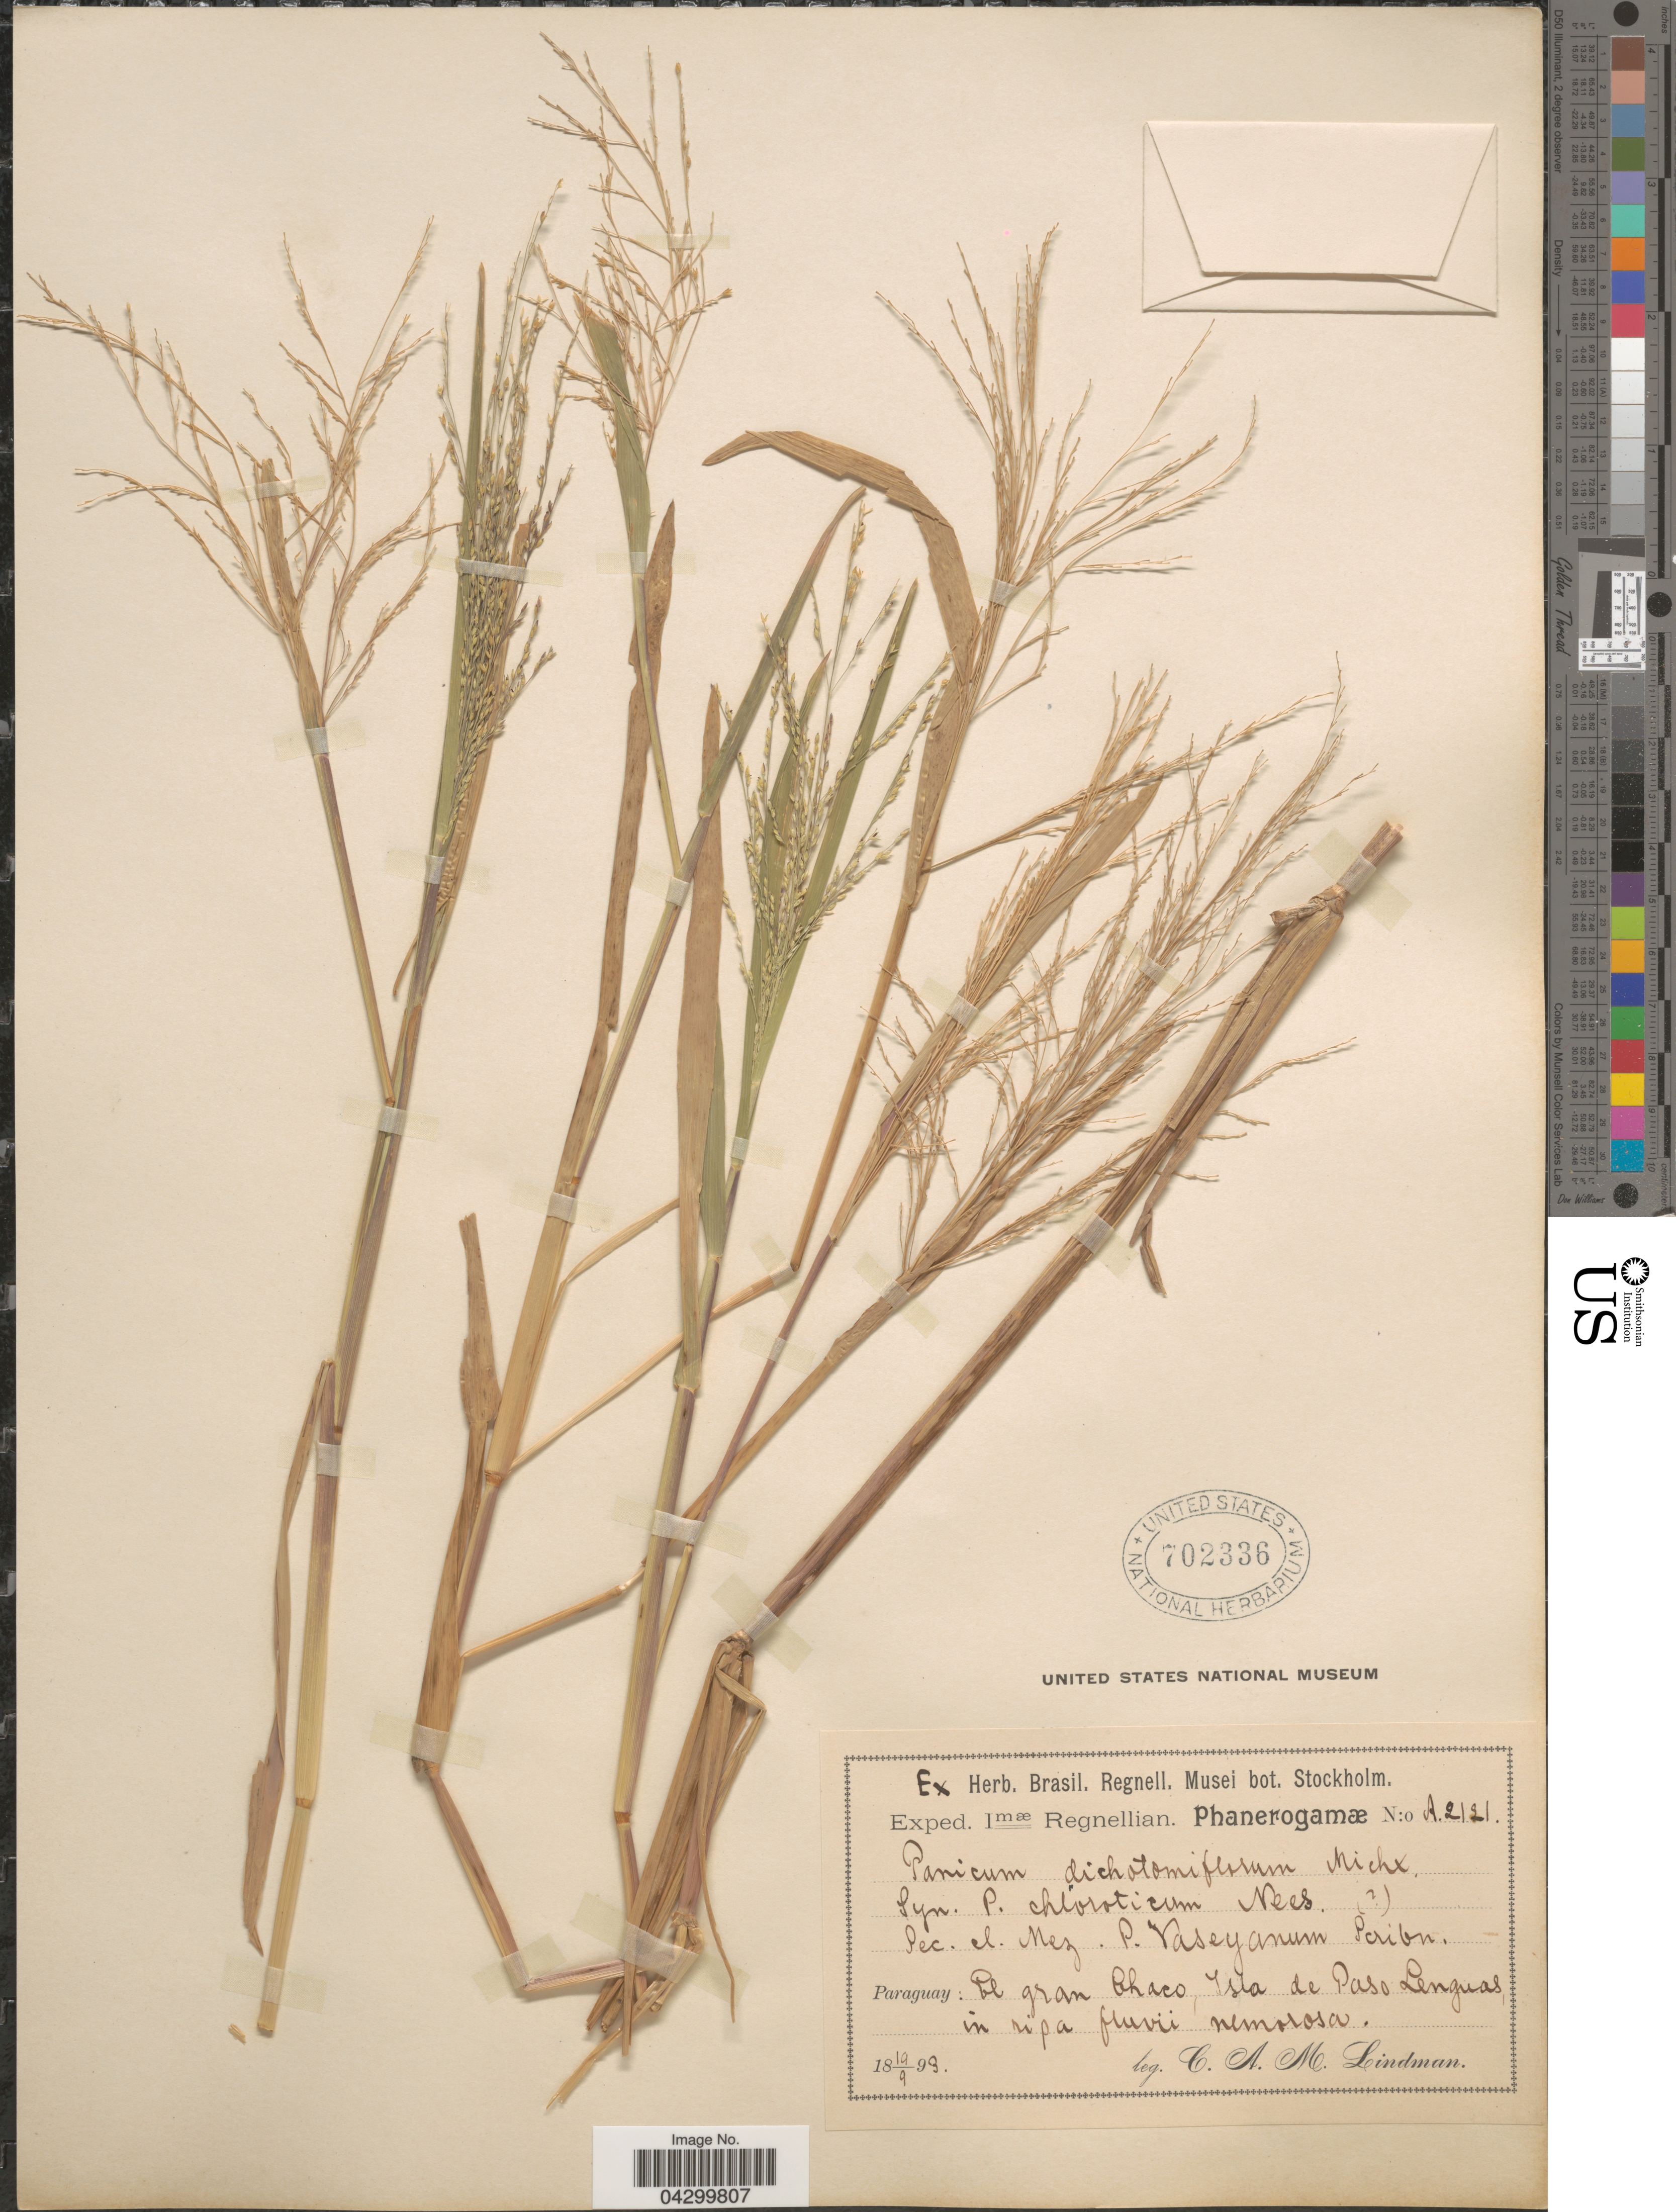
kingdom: Plantae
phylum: Tracheophyta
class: Liliopsida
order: Poales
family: Poaceae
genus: Panicum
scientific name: Panicum dichotomiflorum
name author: Michx.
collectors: C. A. M. Lindman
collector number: A.2121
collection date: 1899-09-19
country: Paraguay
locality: El gran Chaco, Isla de Paso Lenguas in ripa fluvii nemorosa. Exped. 1mæ Regnellian.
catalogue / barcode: US 702336